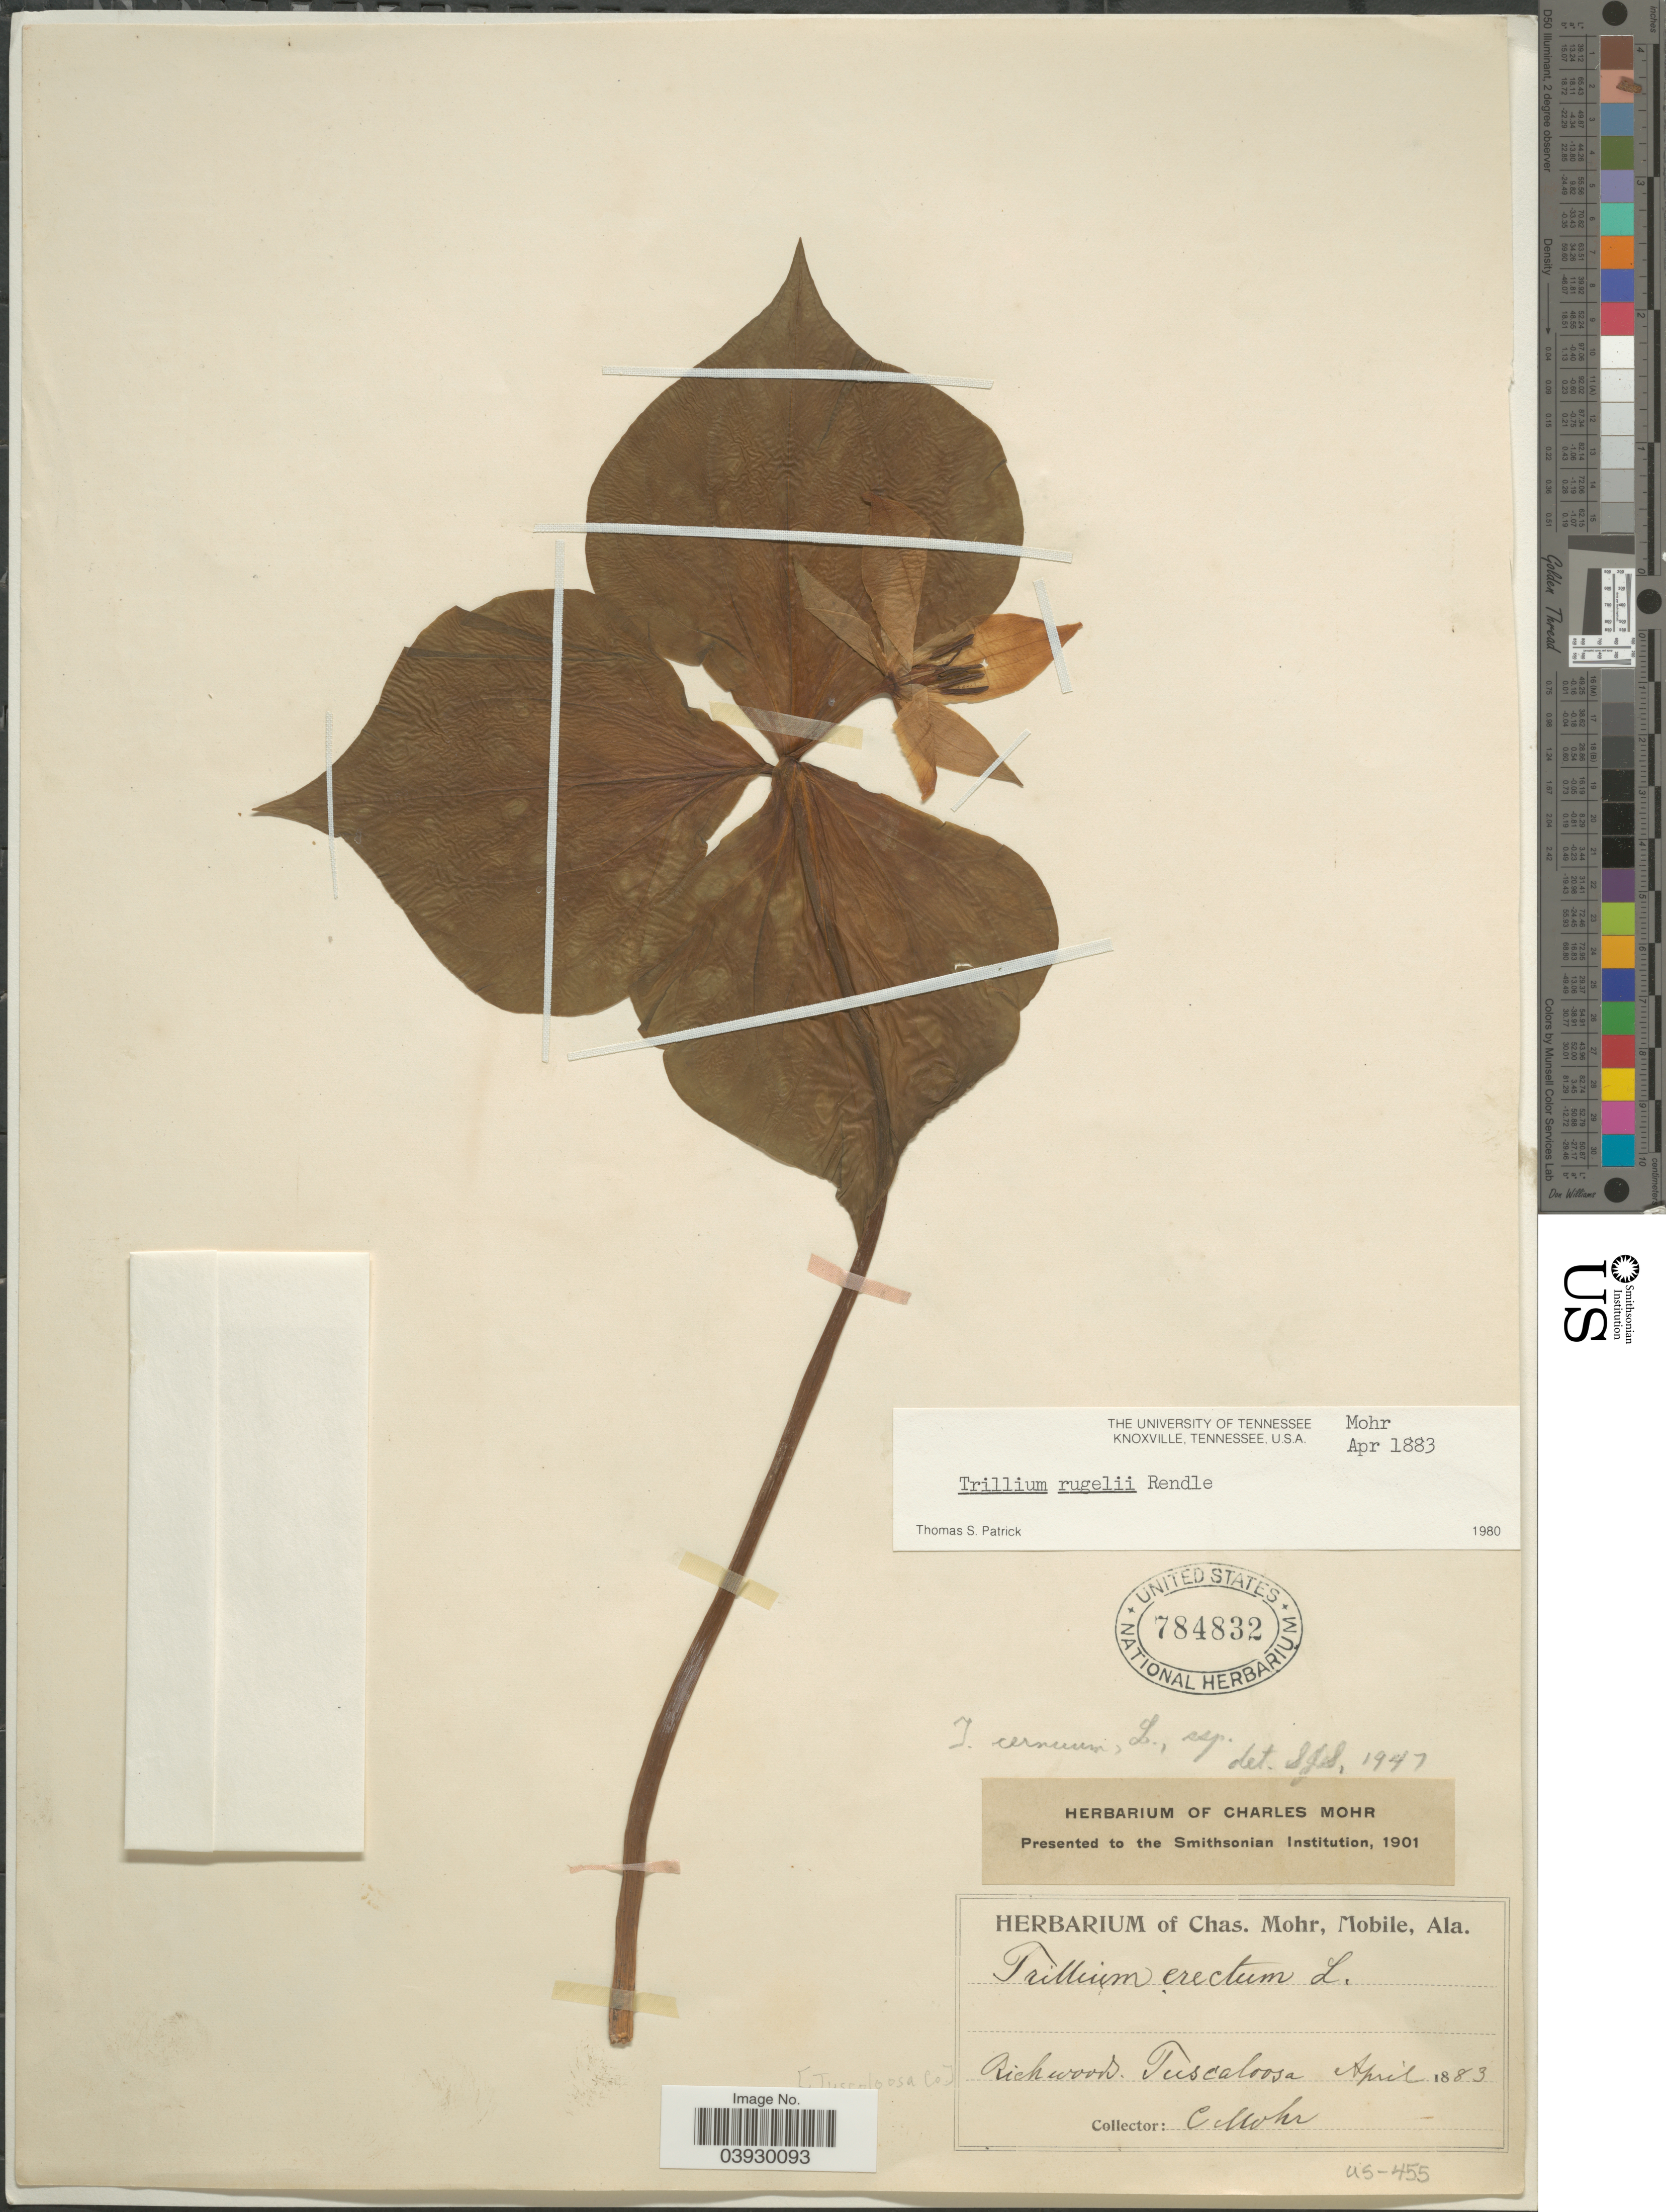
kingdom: Plantae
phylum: Tracheophyta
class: Liliopsida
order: Liliales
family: Melanthiaceae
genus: Trillium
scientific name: Trillium rugelii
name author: Rendle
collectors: Mohr, C. T. (herbarium)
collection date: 1883-04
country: United States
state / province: Alabama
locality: [Tuscaloosa Co]. Tuscaloosa.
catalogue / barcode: US 784832